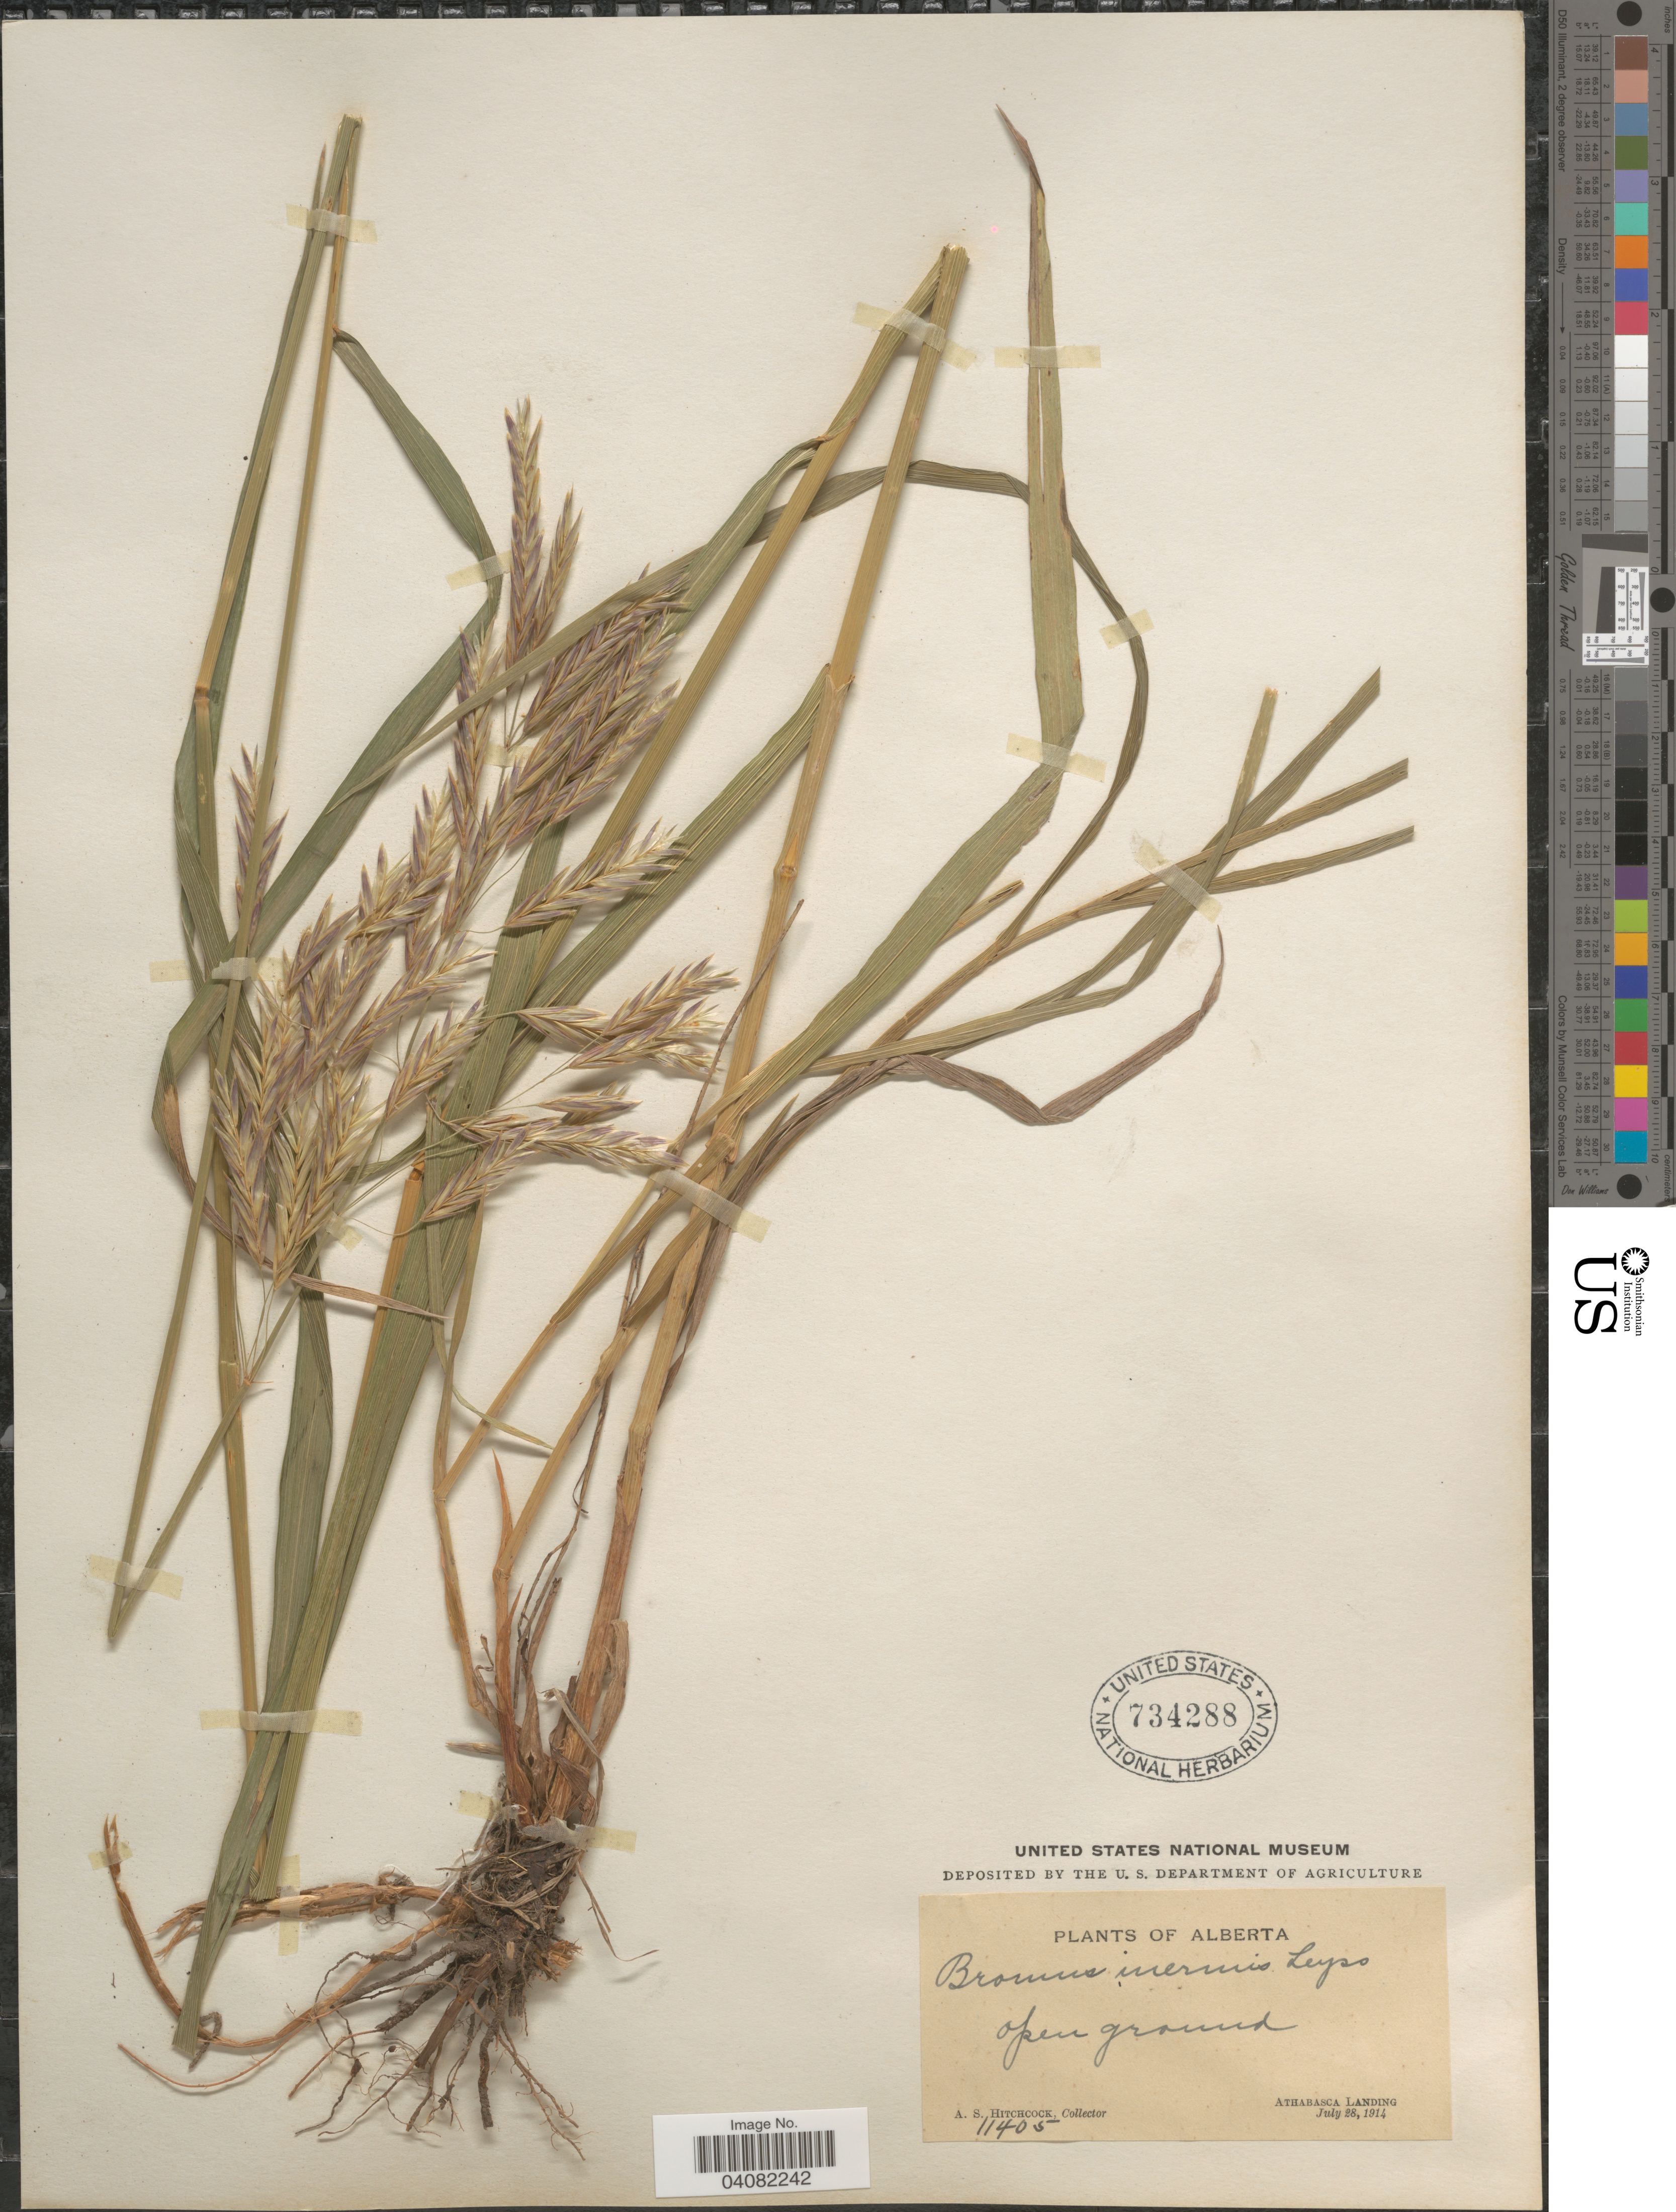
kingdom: Plantae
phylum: Tracheophyta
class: Liliopsida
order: Poales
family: Poaceae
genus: Bromus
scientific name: Bromus inermis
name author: Leyss.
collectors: A. S. Hitchcock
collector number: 11405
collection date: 1914-07-28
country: Canada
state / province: Alberta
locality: Athabasca Landing.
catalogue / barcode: US 734288